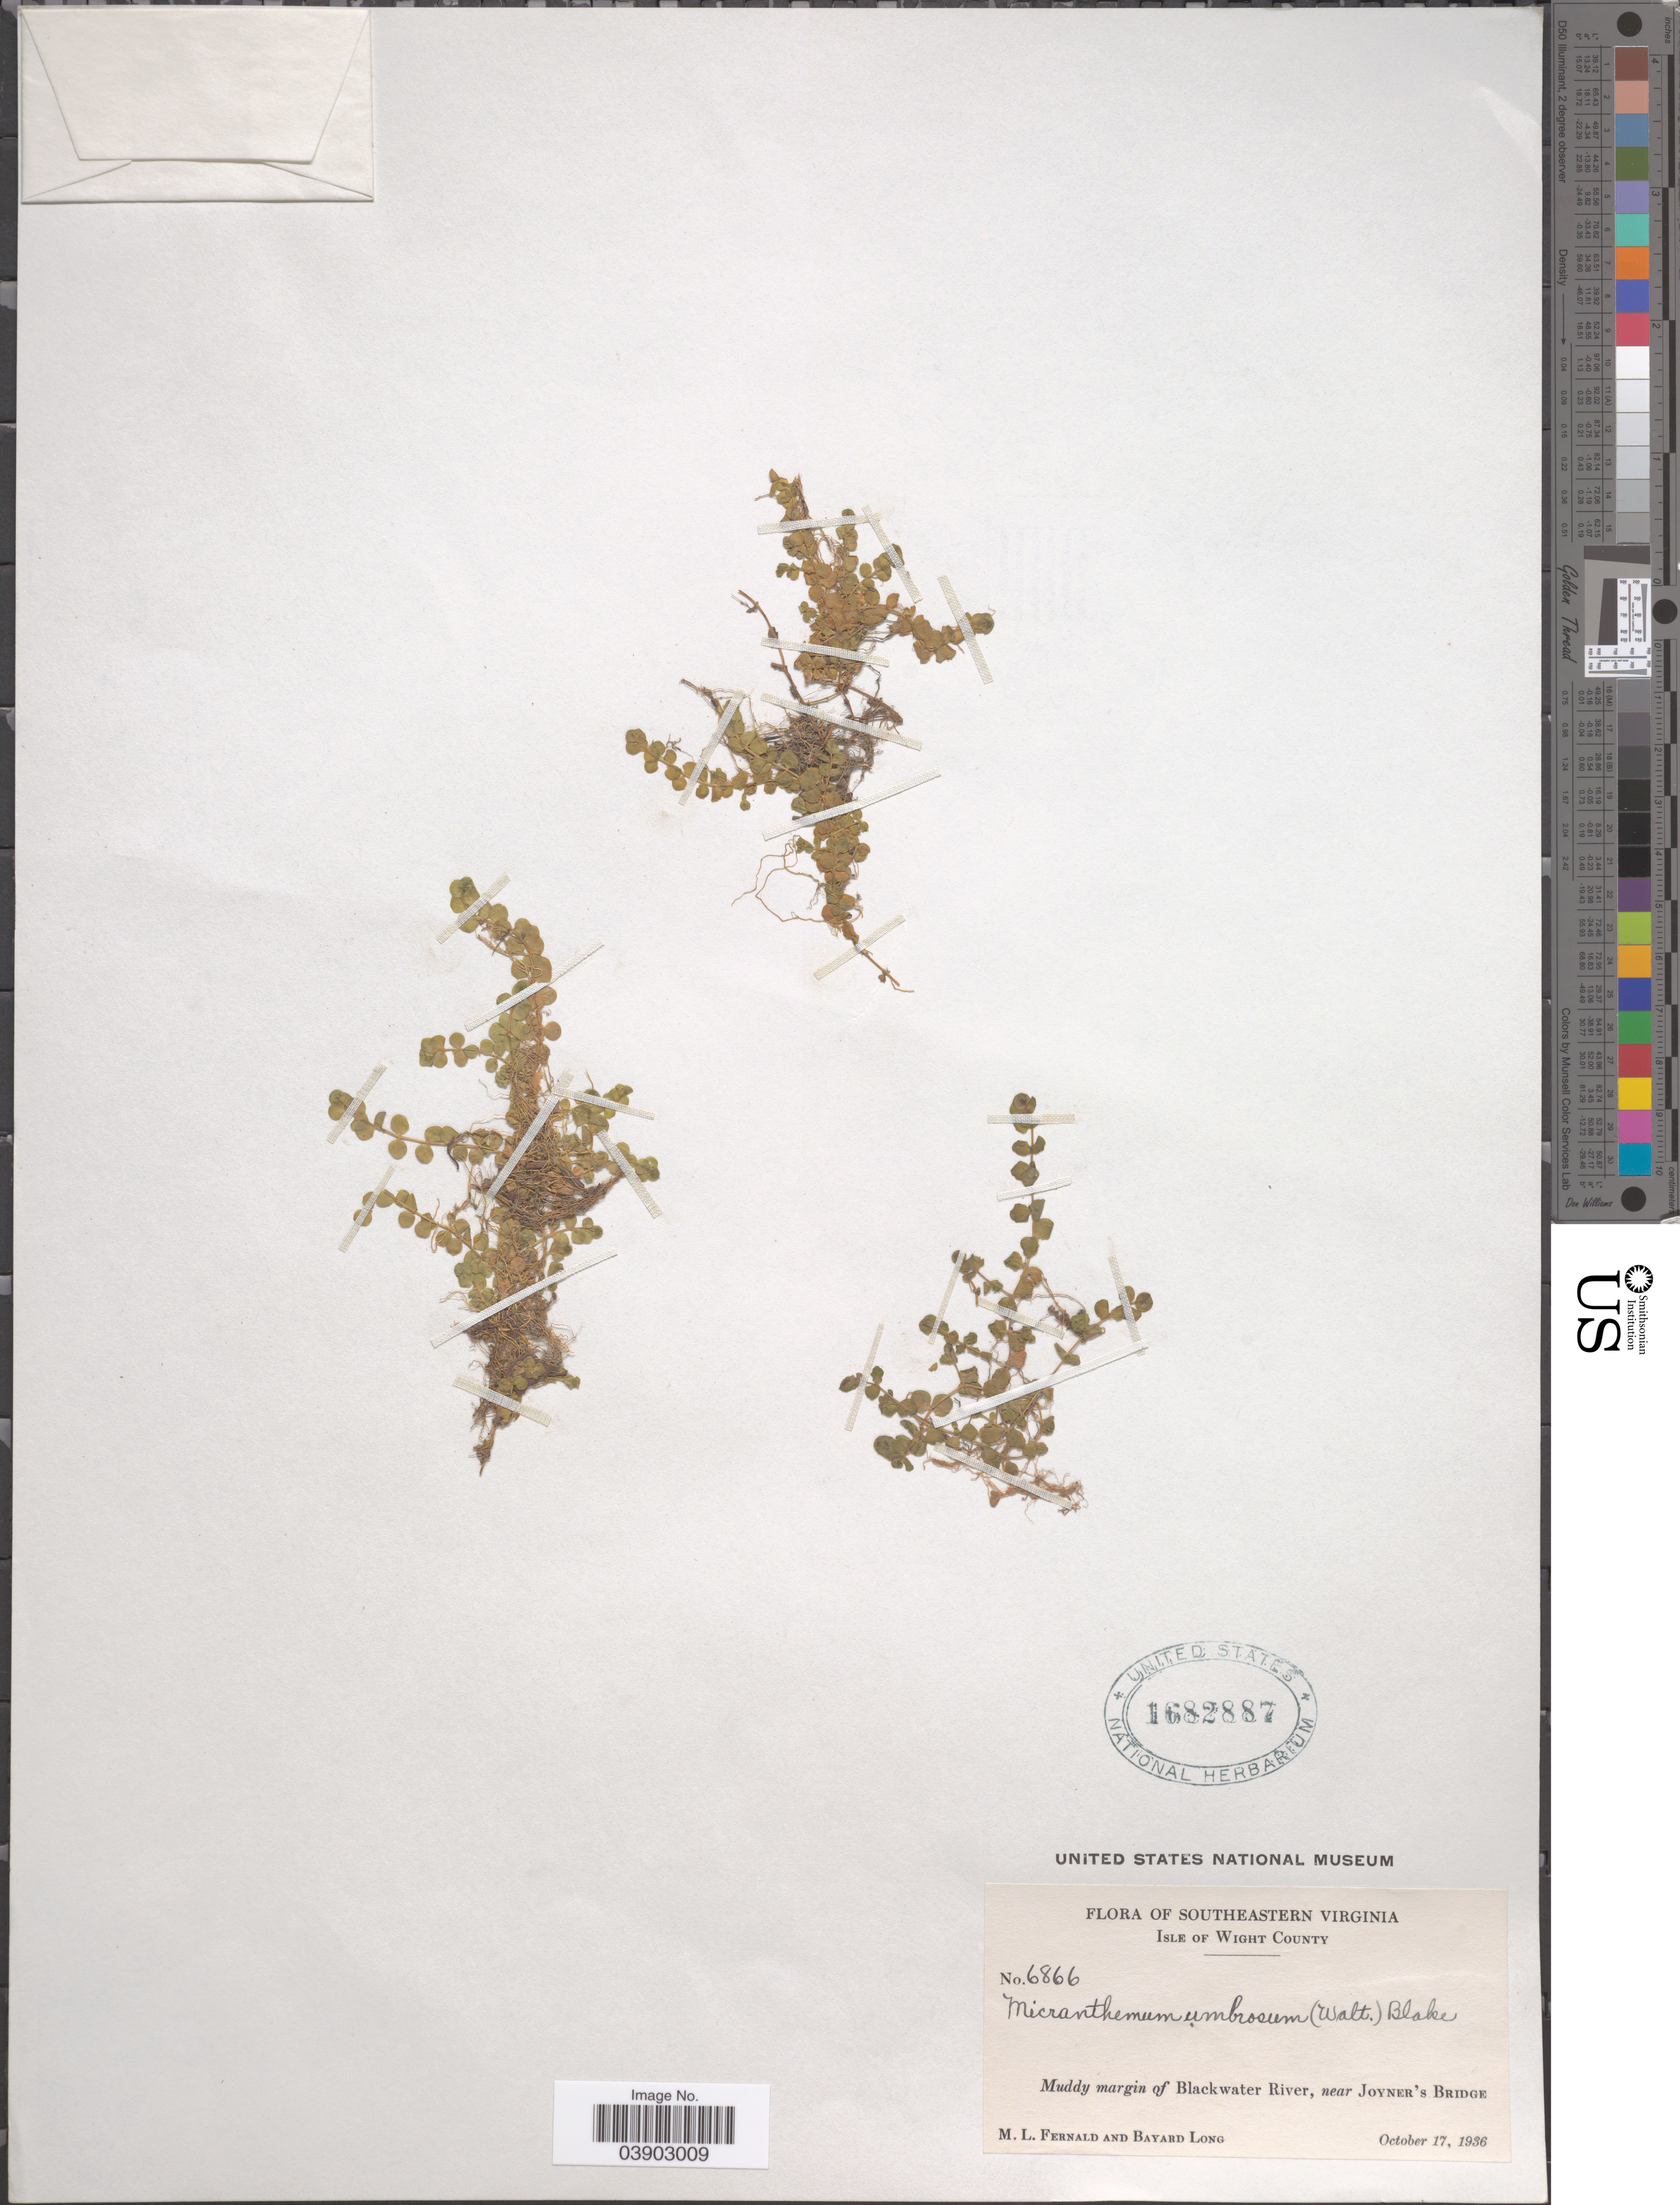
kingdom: Plantae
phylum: Tracheophyta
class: Magnoliopsida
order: Lamiales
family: Linderniaceae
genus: Micranthemum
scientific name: Micranthemum umbrosum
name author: (J.F. Gmel.) S.F. Blake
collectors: M. L. Fernald & B. Long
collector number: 6866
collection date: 1936-10-17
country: United States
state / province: Virginia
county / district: Isle of Wight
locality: Southeastern Virginia. Isle of Wight County. Blackwater River, near Joyner's Bridge.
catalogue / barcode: US 1682887